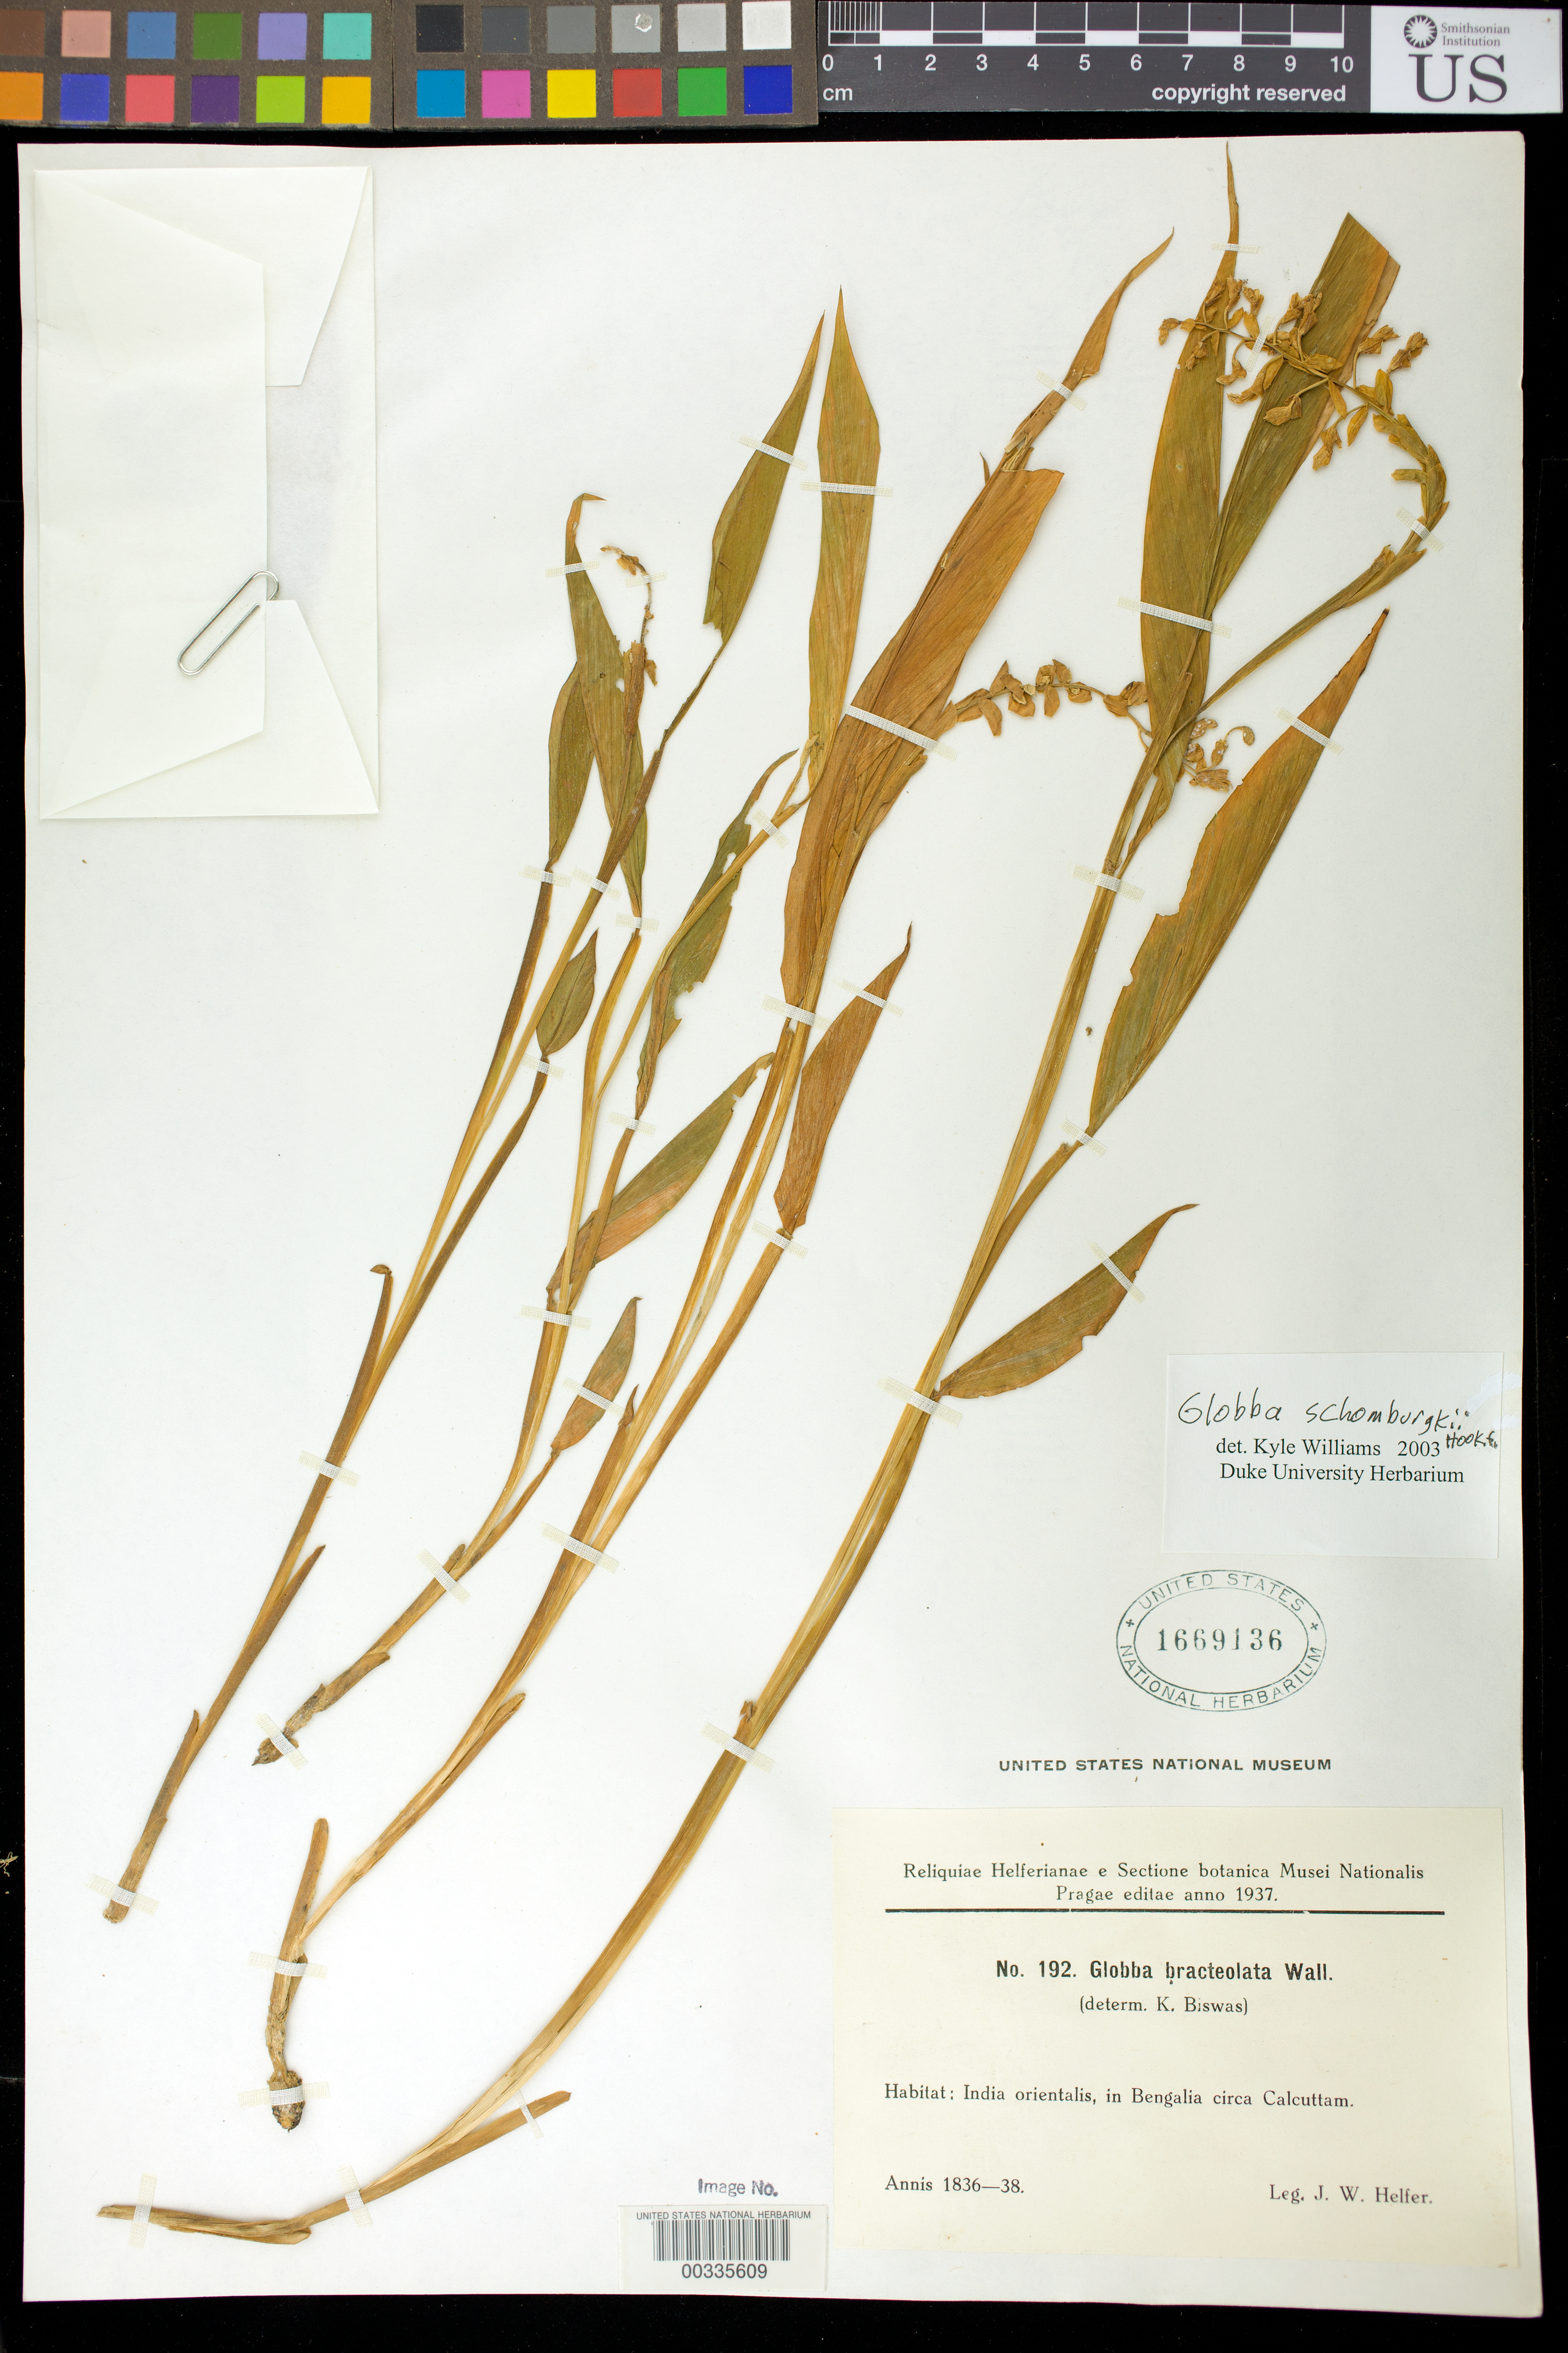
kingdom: Plantae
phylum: Tracheophyta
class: Liliopsida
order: Zingiberales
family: Zingiberaceae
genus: Globba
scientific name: Globba schomburgkii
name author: Hook. f.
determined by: Williams, K. J.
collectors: J. W. Helfer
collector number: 192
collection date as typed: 1836 to -- -- 1838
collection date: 1836/1838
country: India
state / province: West Bengal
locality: India orientalis, in bengalia circa calcuttam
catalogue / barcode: US 1669136